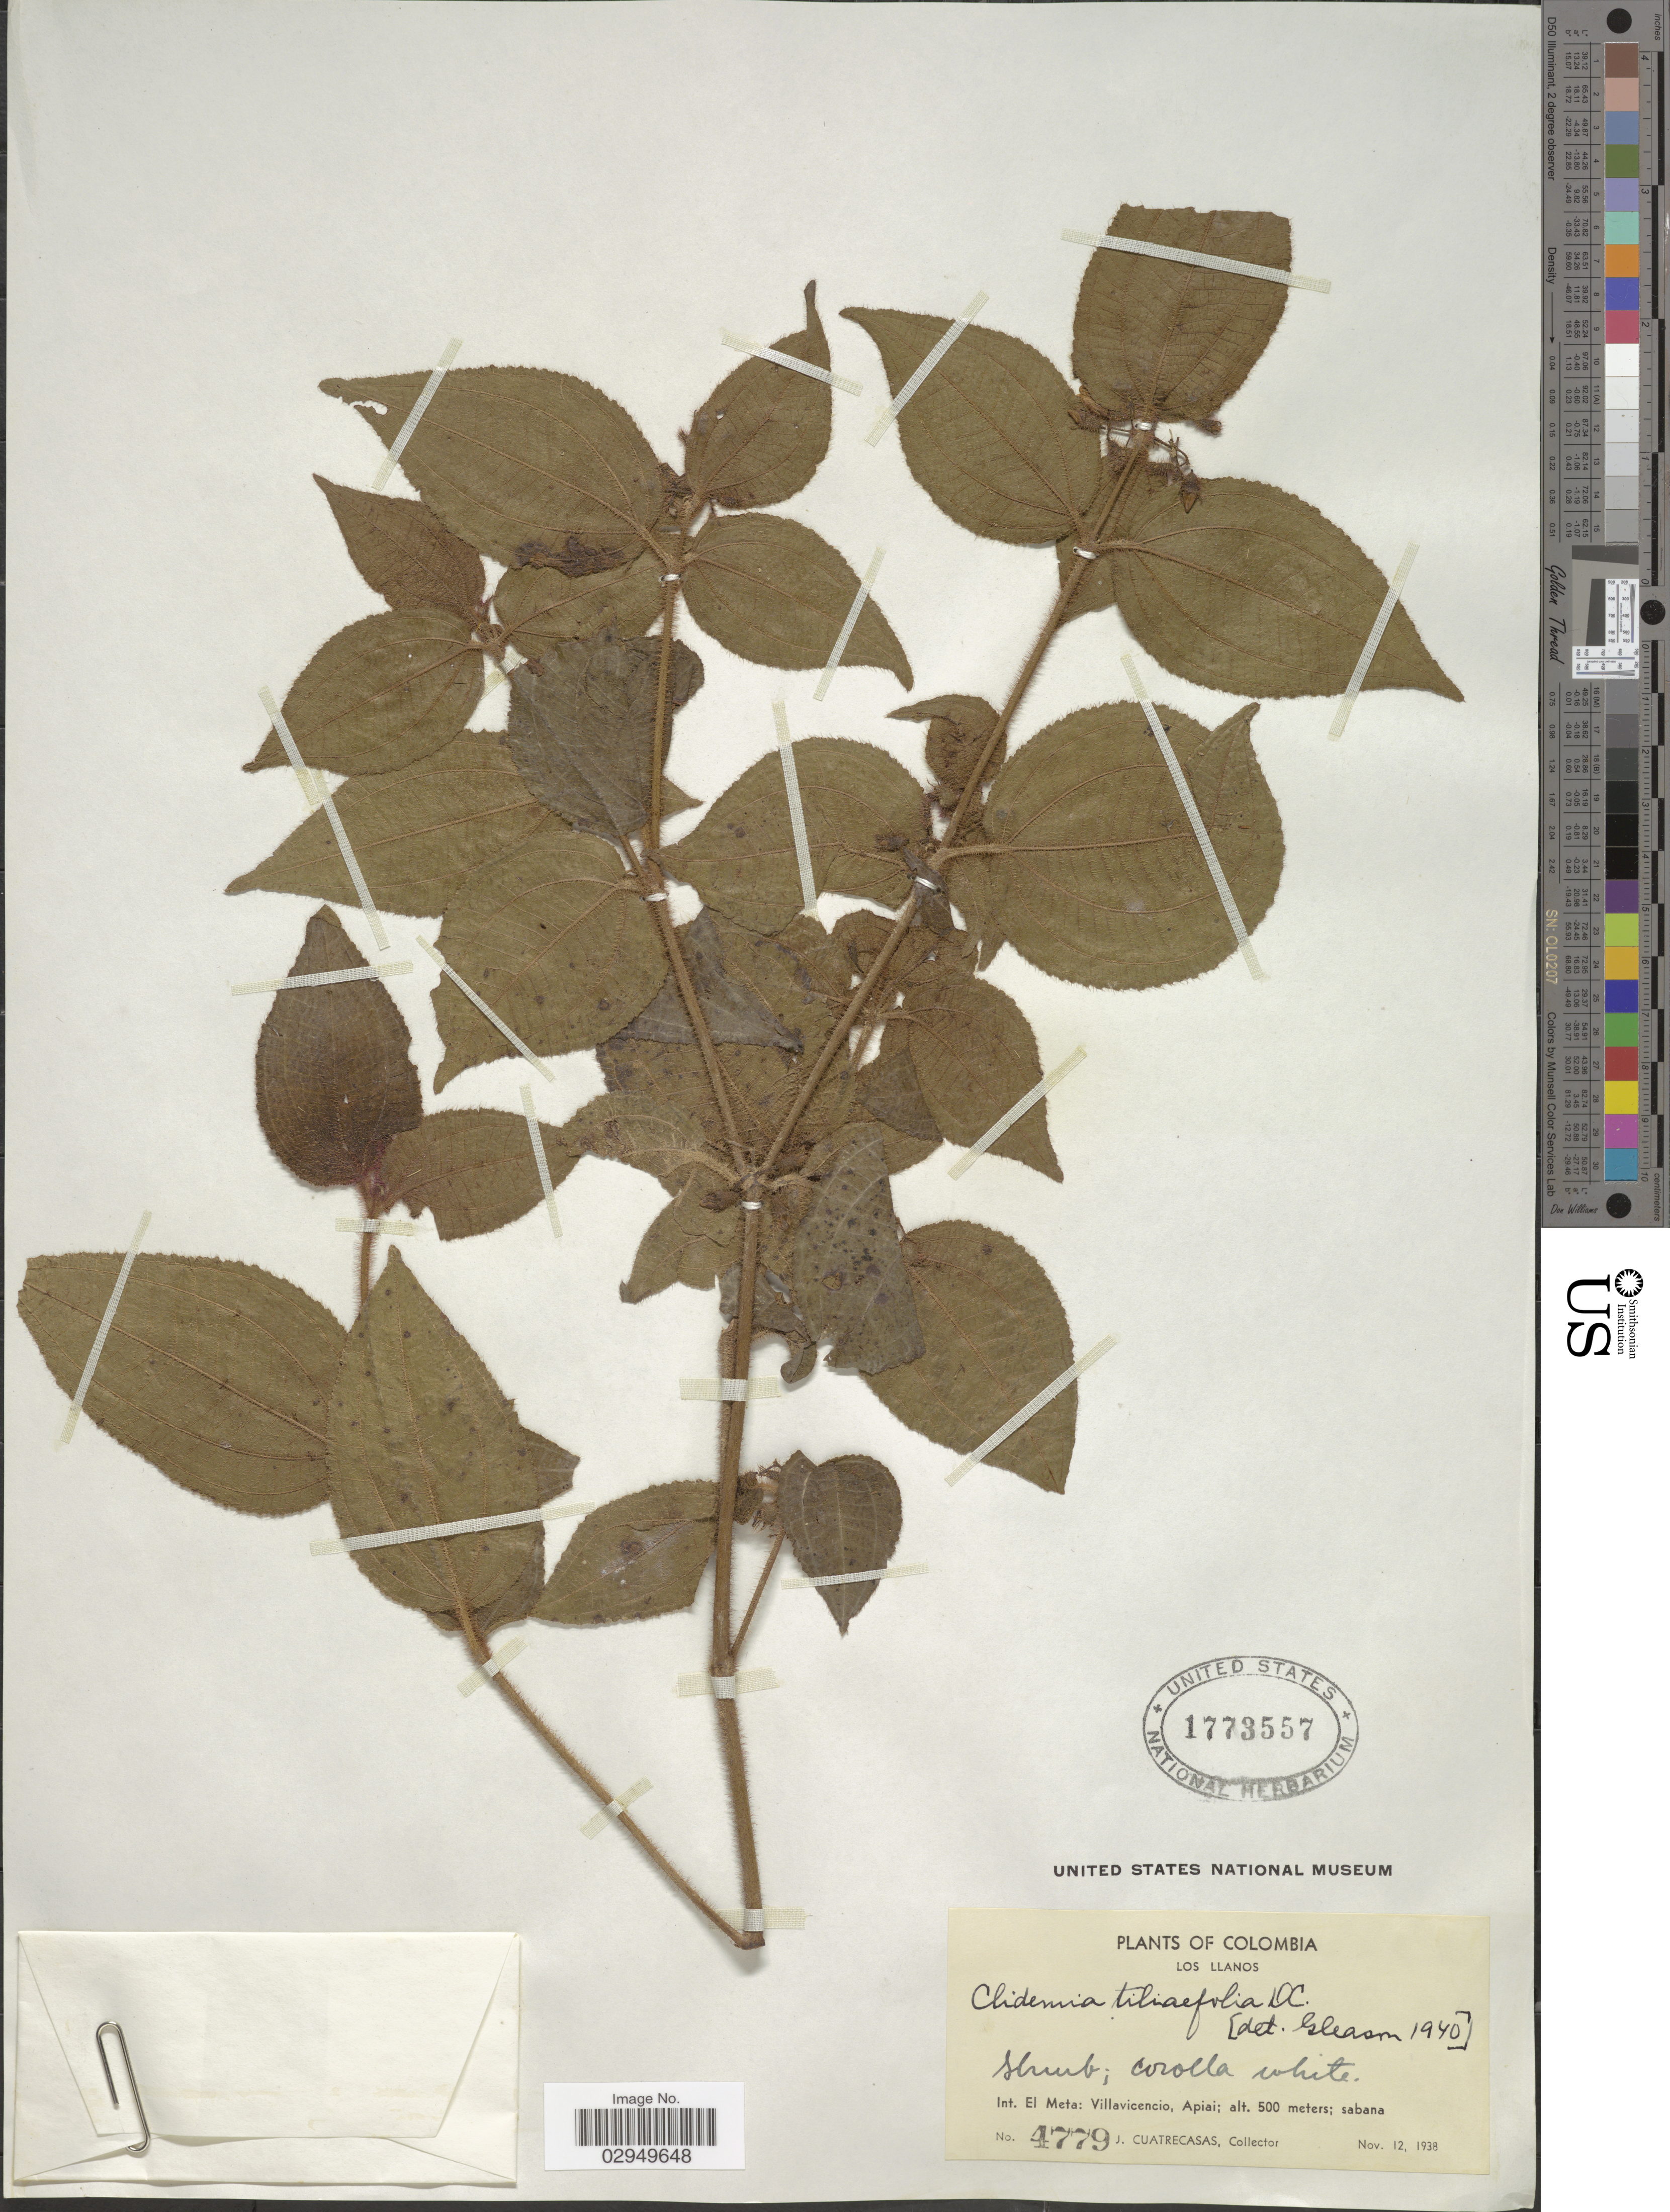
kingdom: Plantae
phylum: Tracheophyta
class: Magnoliopsida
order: Myrtales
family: Melastomataceae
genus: Clidemia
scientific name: Clidemia hirta var. tiliifolia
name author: (DC.) J.F. Macbr.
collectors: J. Cuatrecasas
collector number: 4779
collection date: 1938-11-12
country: Colombia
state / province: Meta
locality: Los LLanos, Int. El Meta: Villavicencio, Apiai.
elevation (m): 500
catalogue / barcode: US 1773557